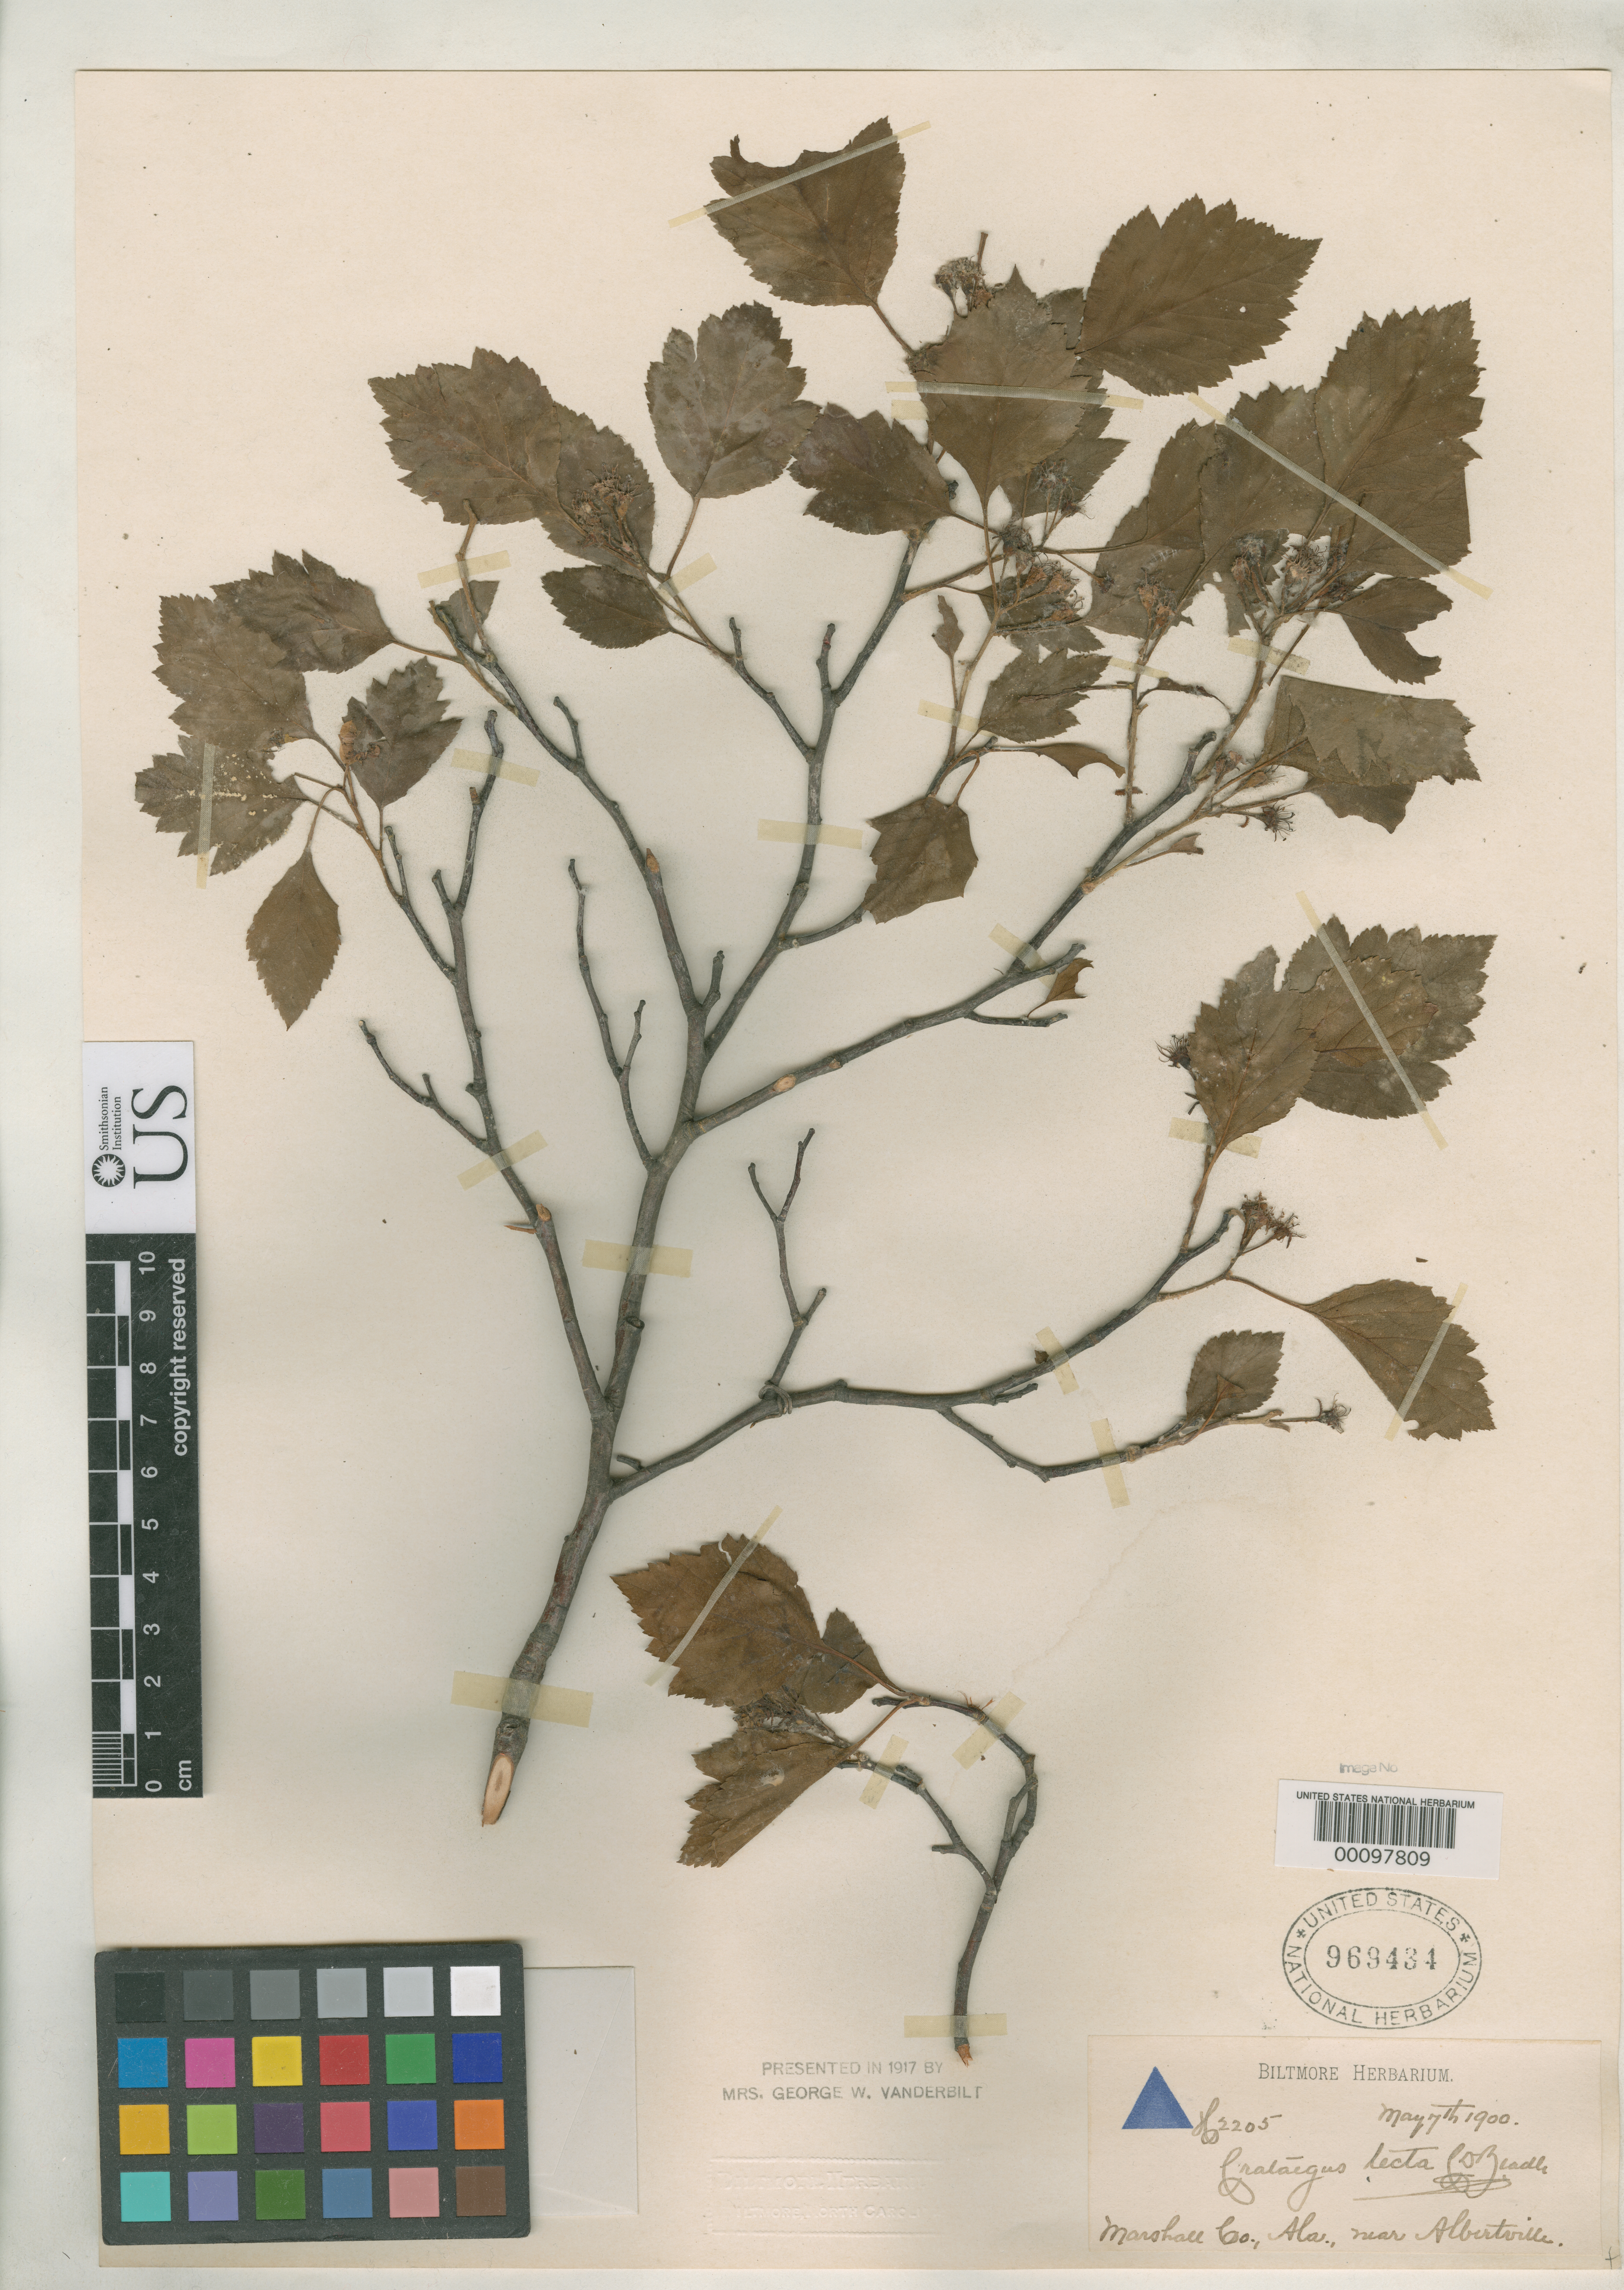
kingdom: Plantae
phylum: Tracheophyta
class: Magnoliopsida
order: Rosales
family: Rosaceae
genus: Crataegus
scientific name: Crataegus tecta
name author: Beadle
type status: Type Collection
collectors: ex herb. Biltmore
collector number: H 2205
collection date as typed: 07 May 1900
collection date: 1900-05-07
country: United States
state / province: Alabama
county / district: Marshall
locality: Near Albertville.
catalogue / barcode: US 969434